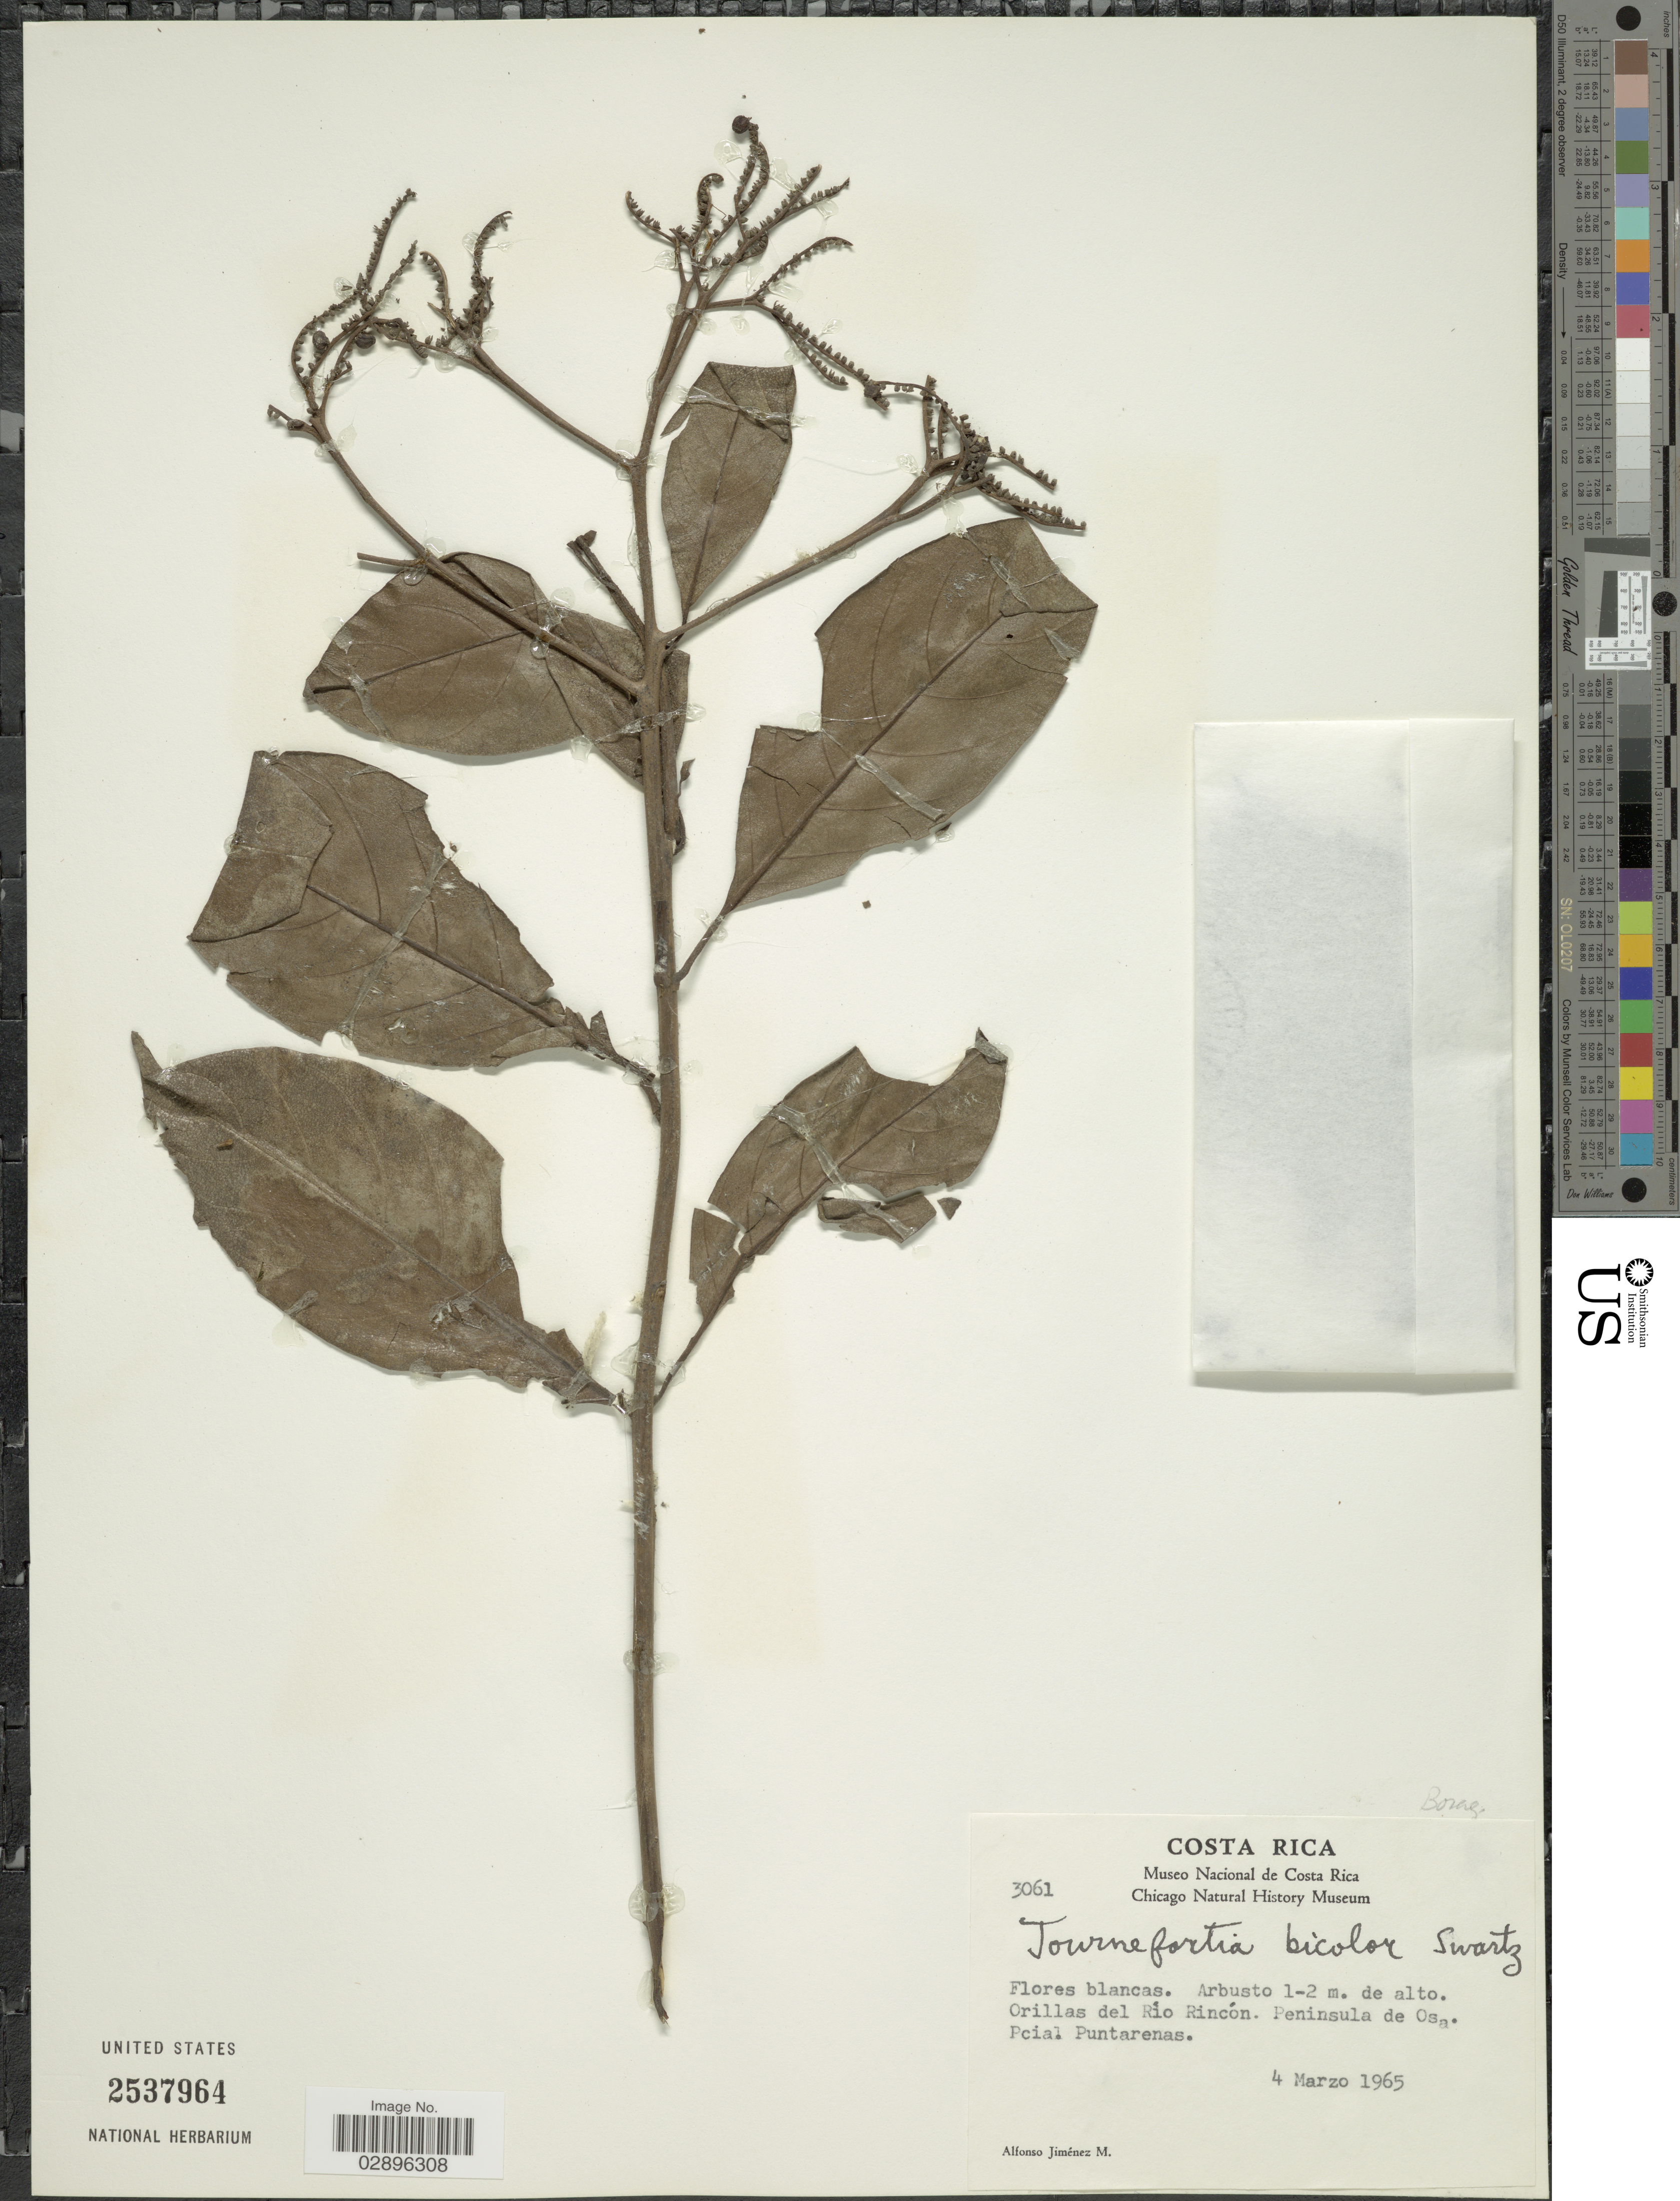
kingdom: Plantae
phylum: Tracheophyta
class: Magnoliopsida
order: Boraginales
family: Heliotropiaceae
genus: Tournefortia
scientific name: Tournefortia bicolor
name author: Sw.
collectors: A. Jimenez M.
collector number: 3061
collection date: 1965-03-04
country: Costa Rica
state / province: Puntarenas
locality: Orillas del Río Rincón. Peninsula de Osa. Pcial Puntarenas.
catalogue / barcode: US 2537964